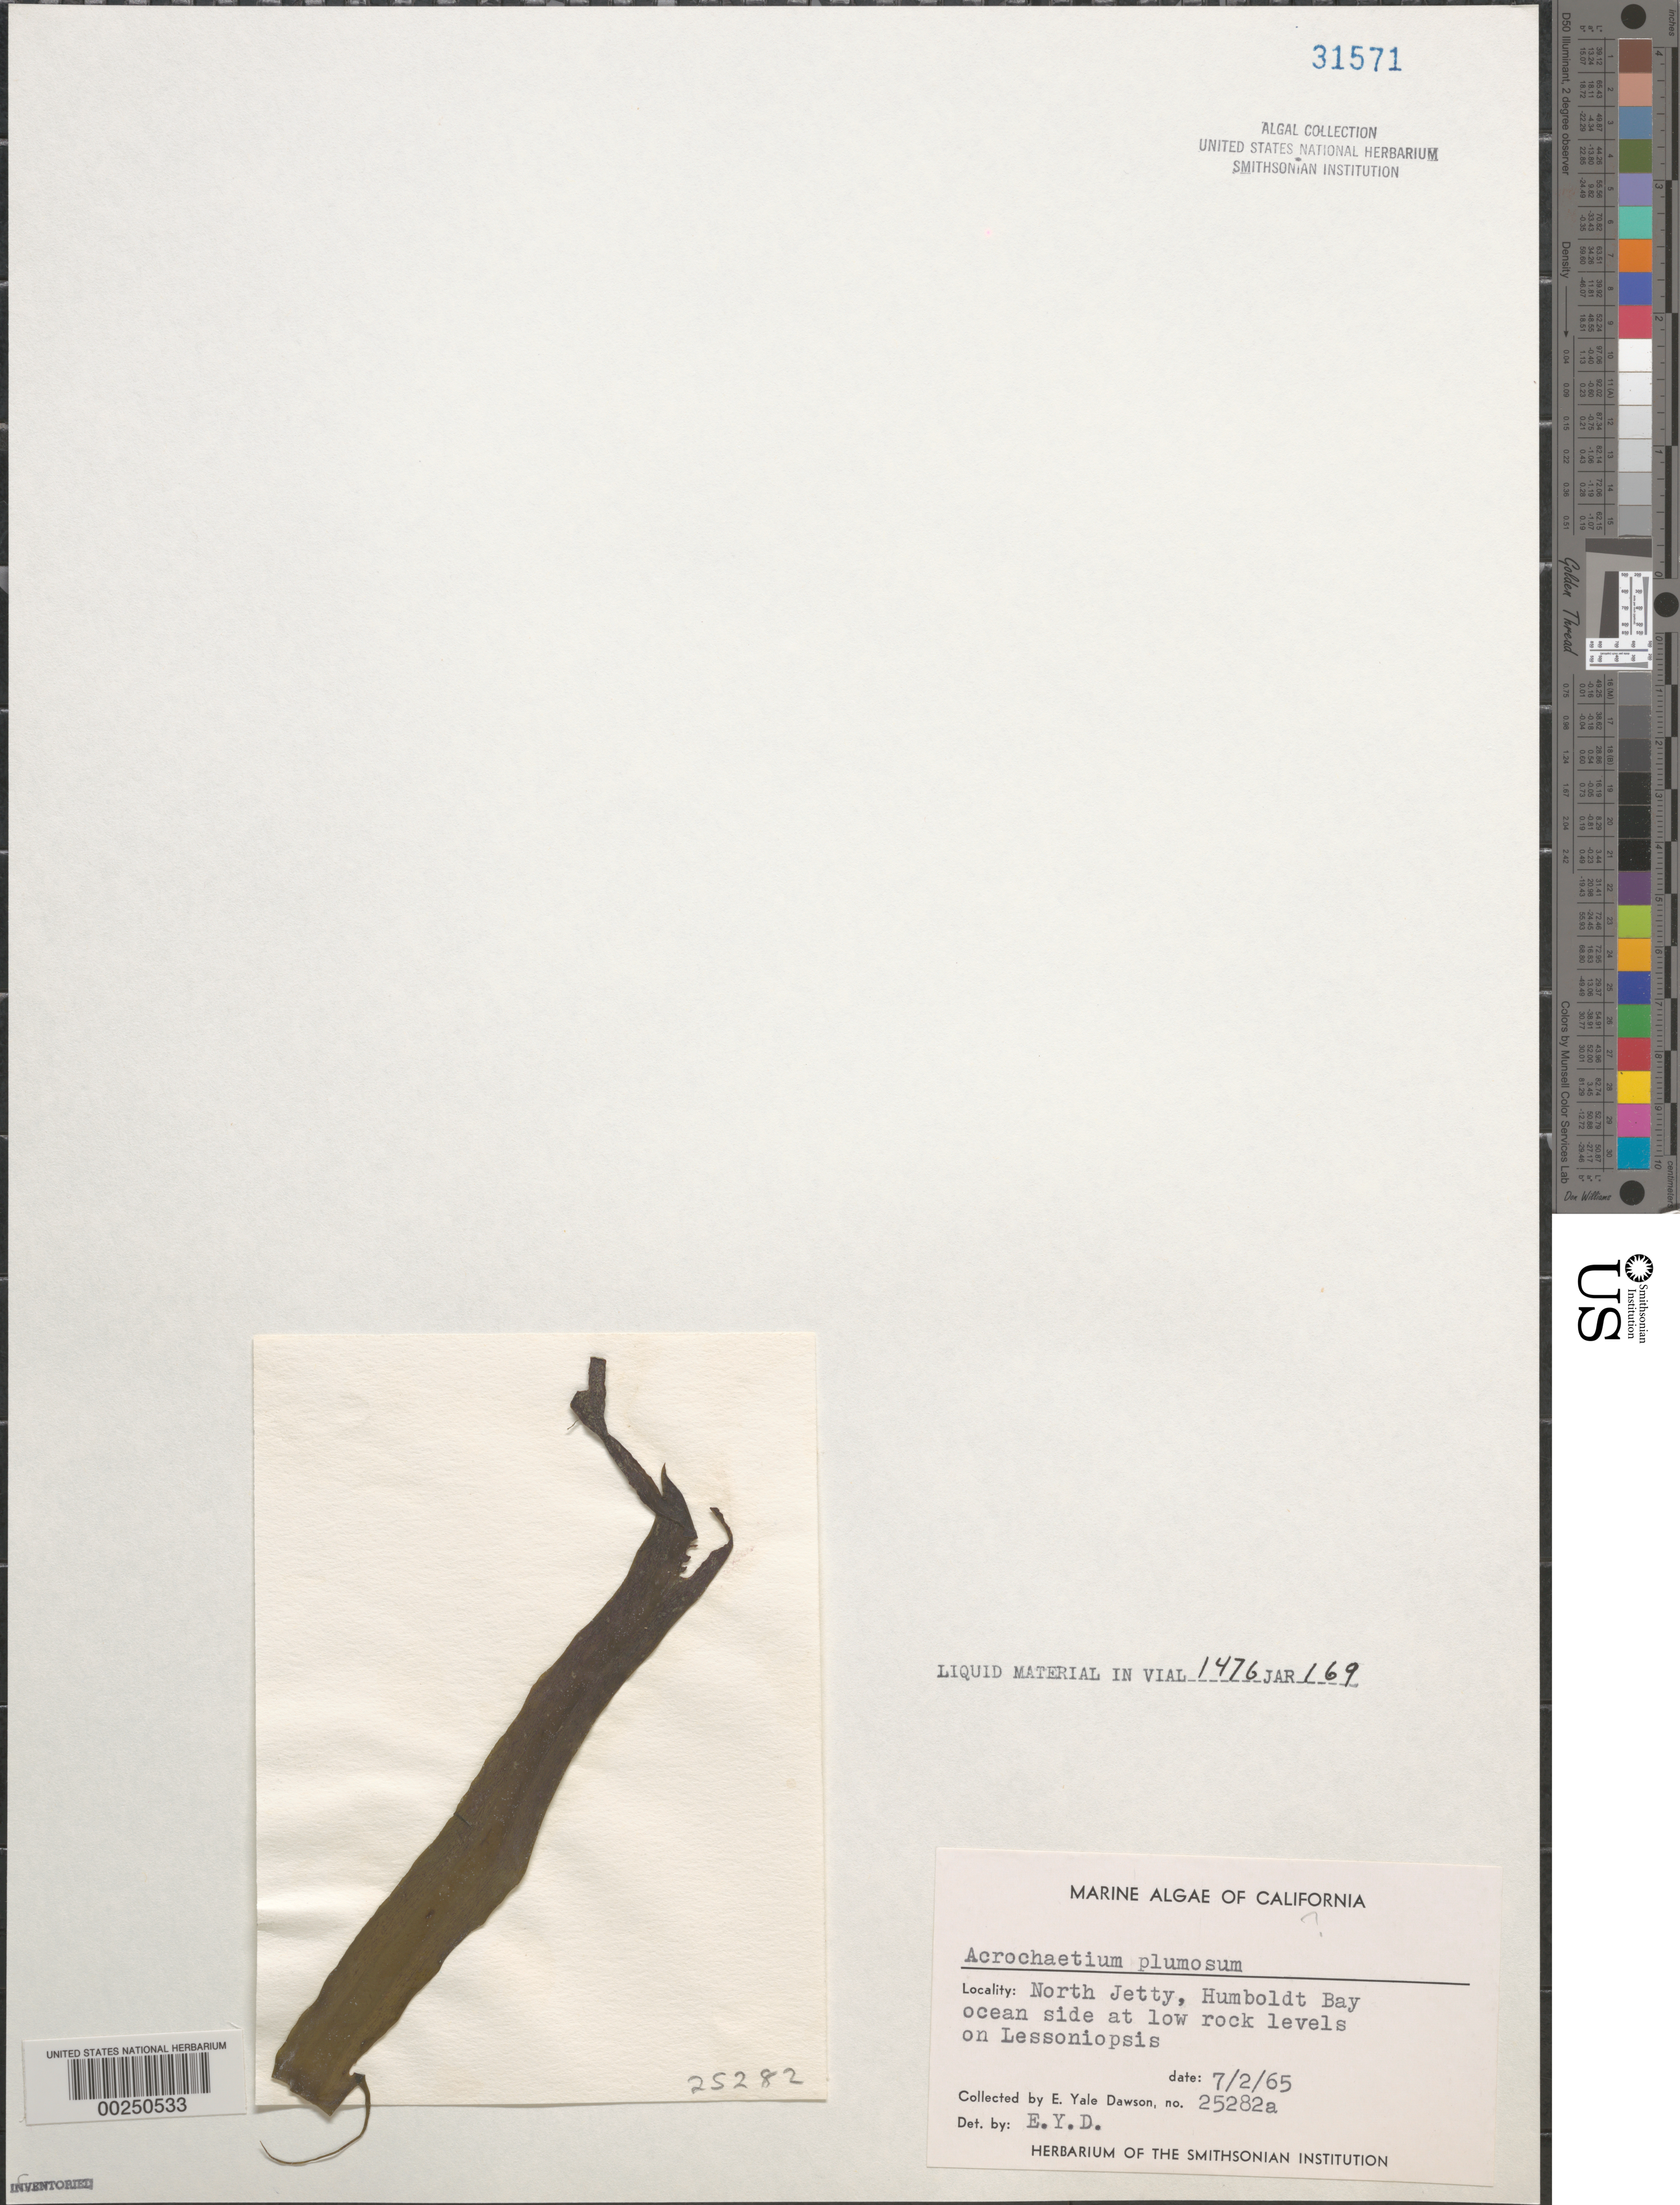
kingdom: Plantae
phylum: Rhodophyta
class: Florideophyceae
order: Acrochaetiales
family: Acrochaetiaceae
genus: Acrochaetium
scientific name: Acrochaetium plumosum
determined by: Dawson, E. Y.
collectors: E. Y. Dawson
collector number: EYD 25282a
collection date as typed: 02 Jul 1965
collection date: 1965-07-02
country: United States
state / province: California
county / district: Humboldt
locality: Humboldt Bay, North Jetty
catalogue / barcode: US 31571